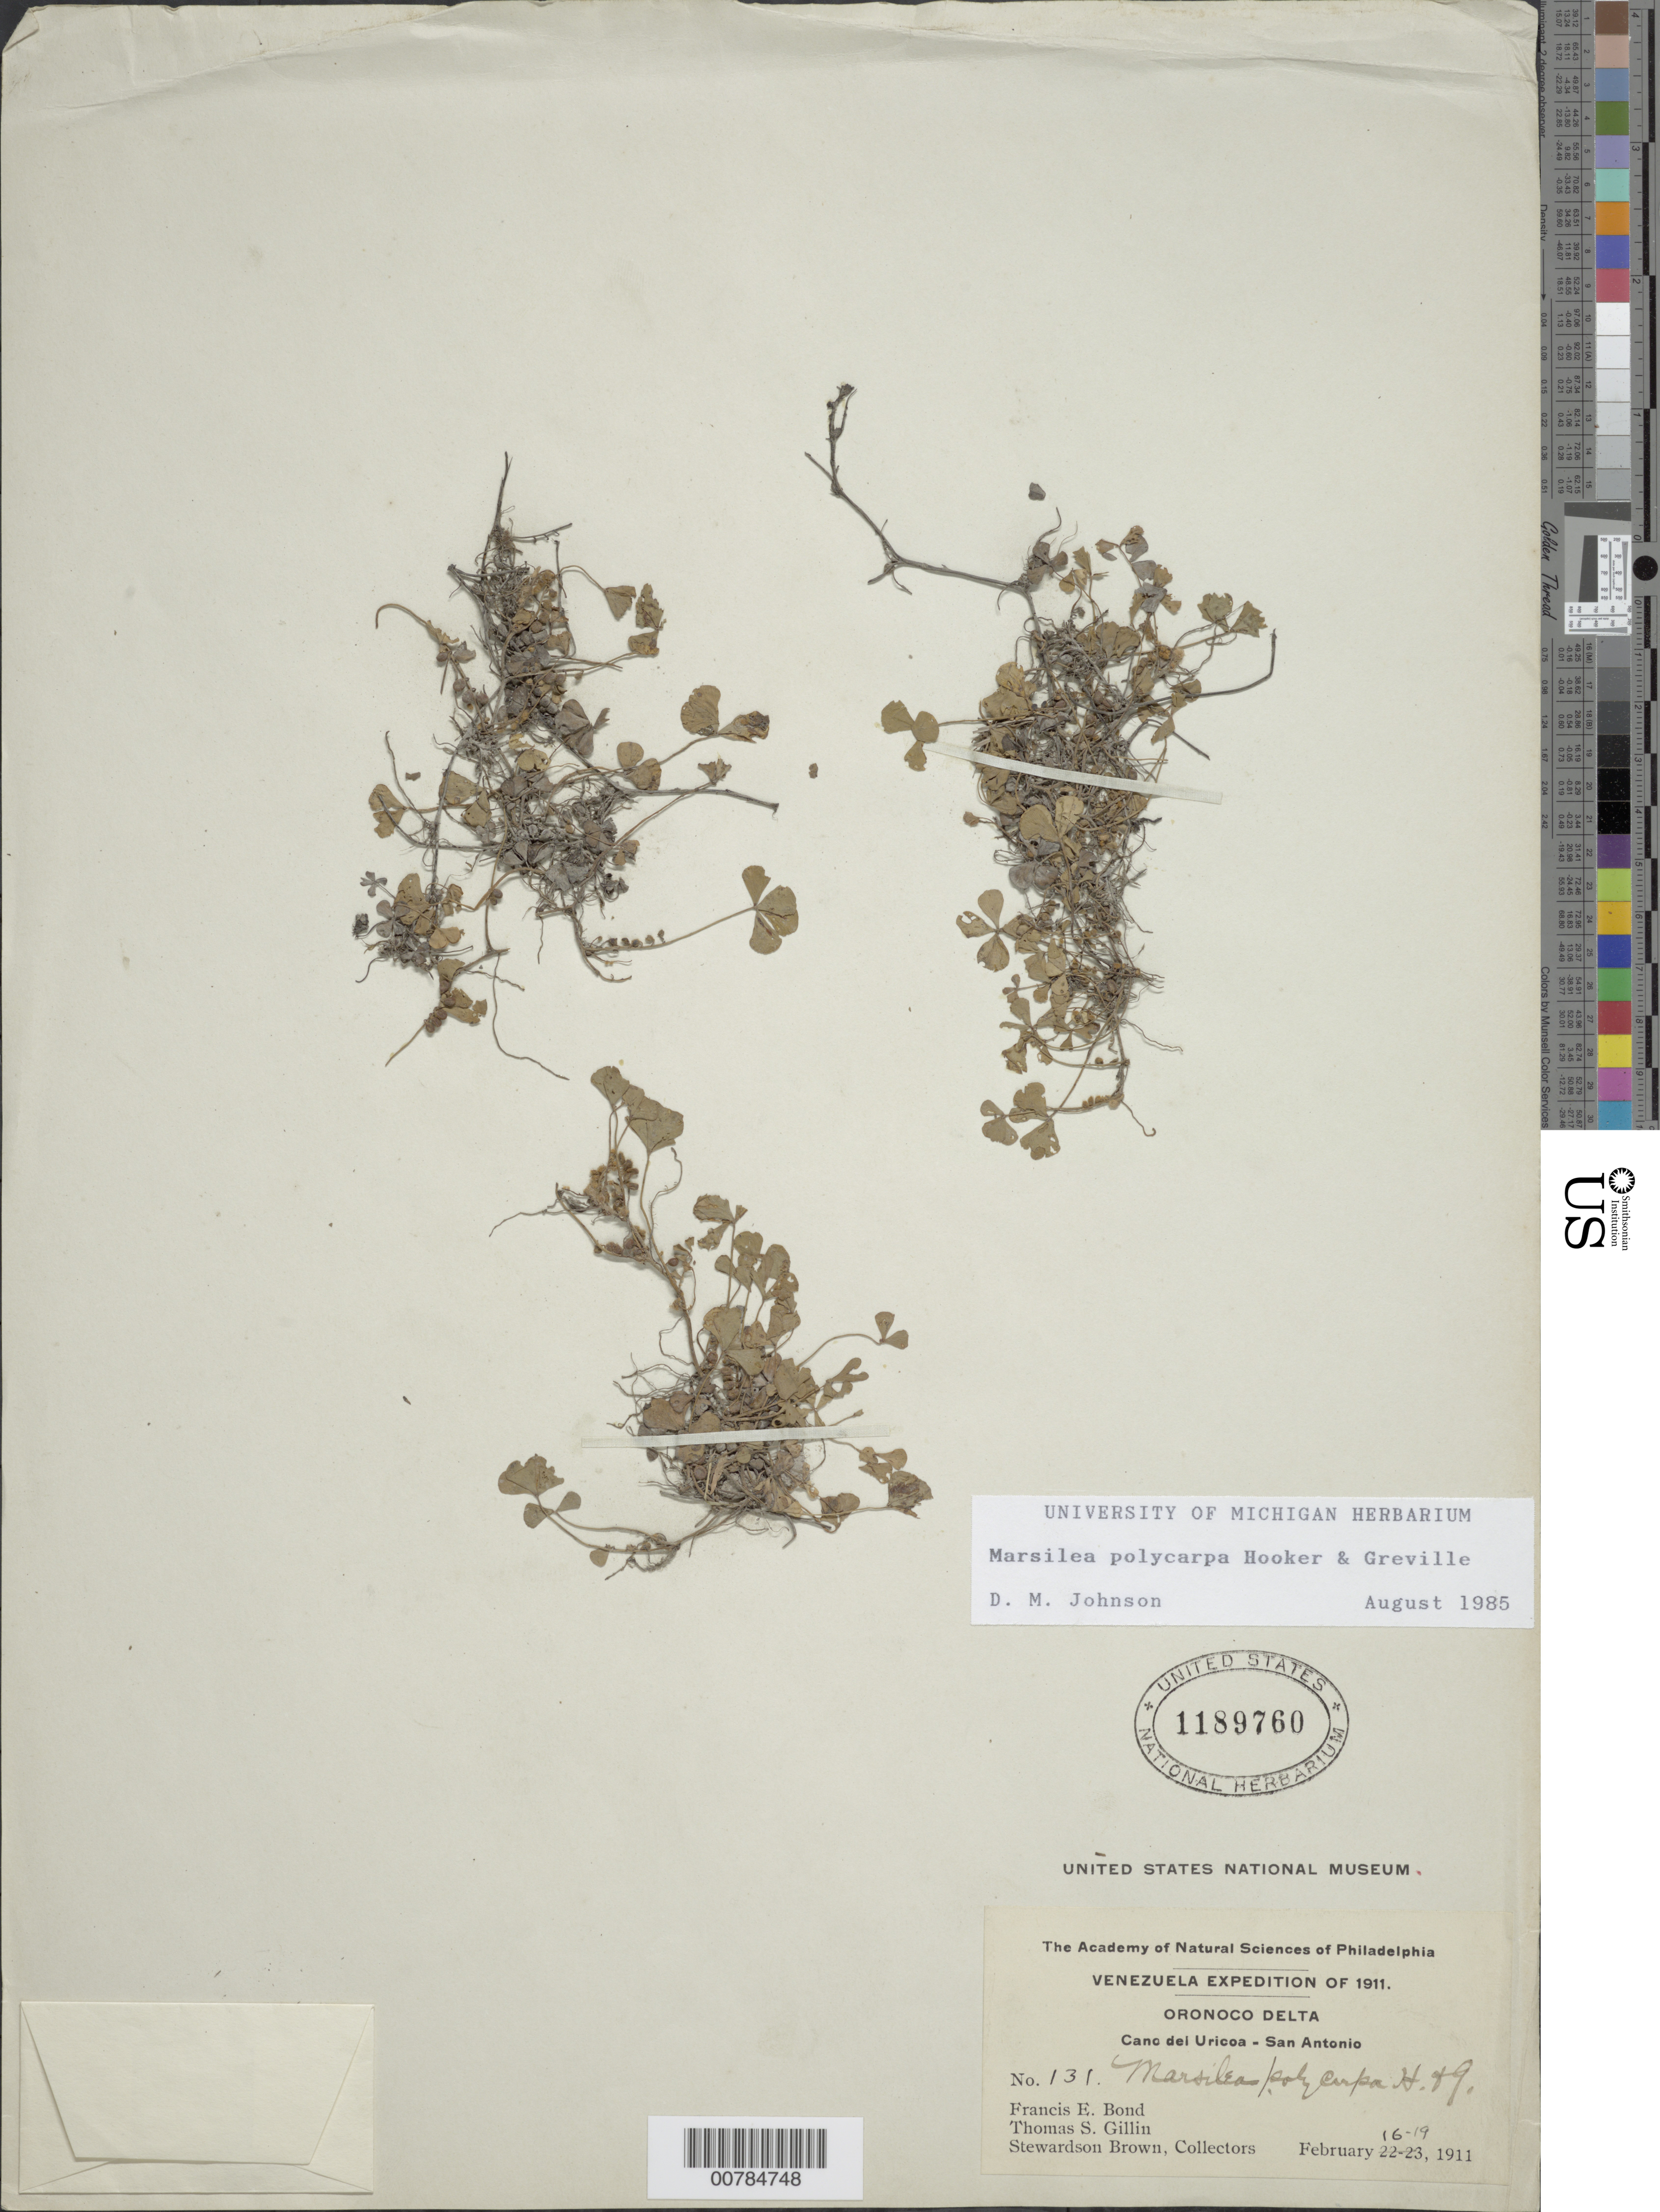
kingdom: Plantae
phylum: Tracheophyta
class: Polypodiopsida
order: Salviniales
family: Marsileaceae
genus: Marsilea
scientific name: Marsilea polycarpa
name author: Hook. & Grev.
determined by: Johnson, D. M.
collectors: F. Bond, T. Gillin & S. Brown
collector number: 131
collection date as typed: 16-19 February 1911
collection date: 1911-02-16/1911-02-19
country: Venezuela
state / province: Monagas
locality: Las Piedritas and savannah between Boca de Uracoa and San Antonio de Tabasca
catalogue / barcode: US 1189760